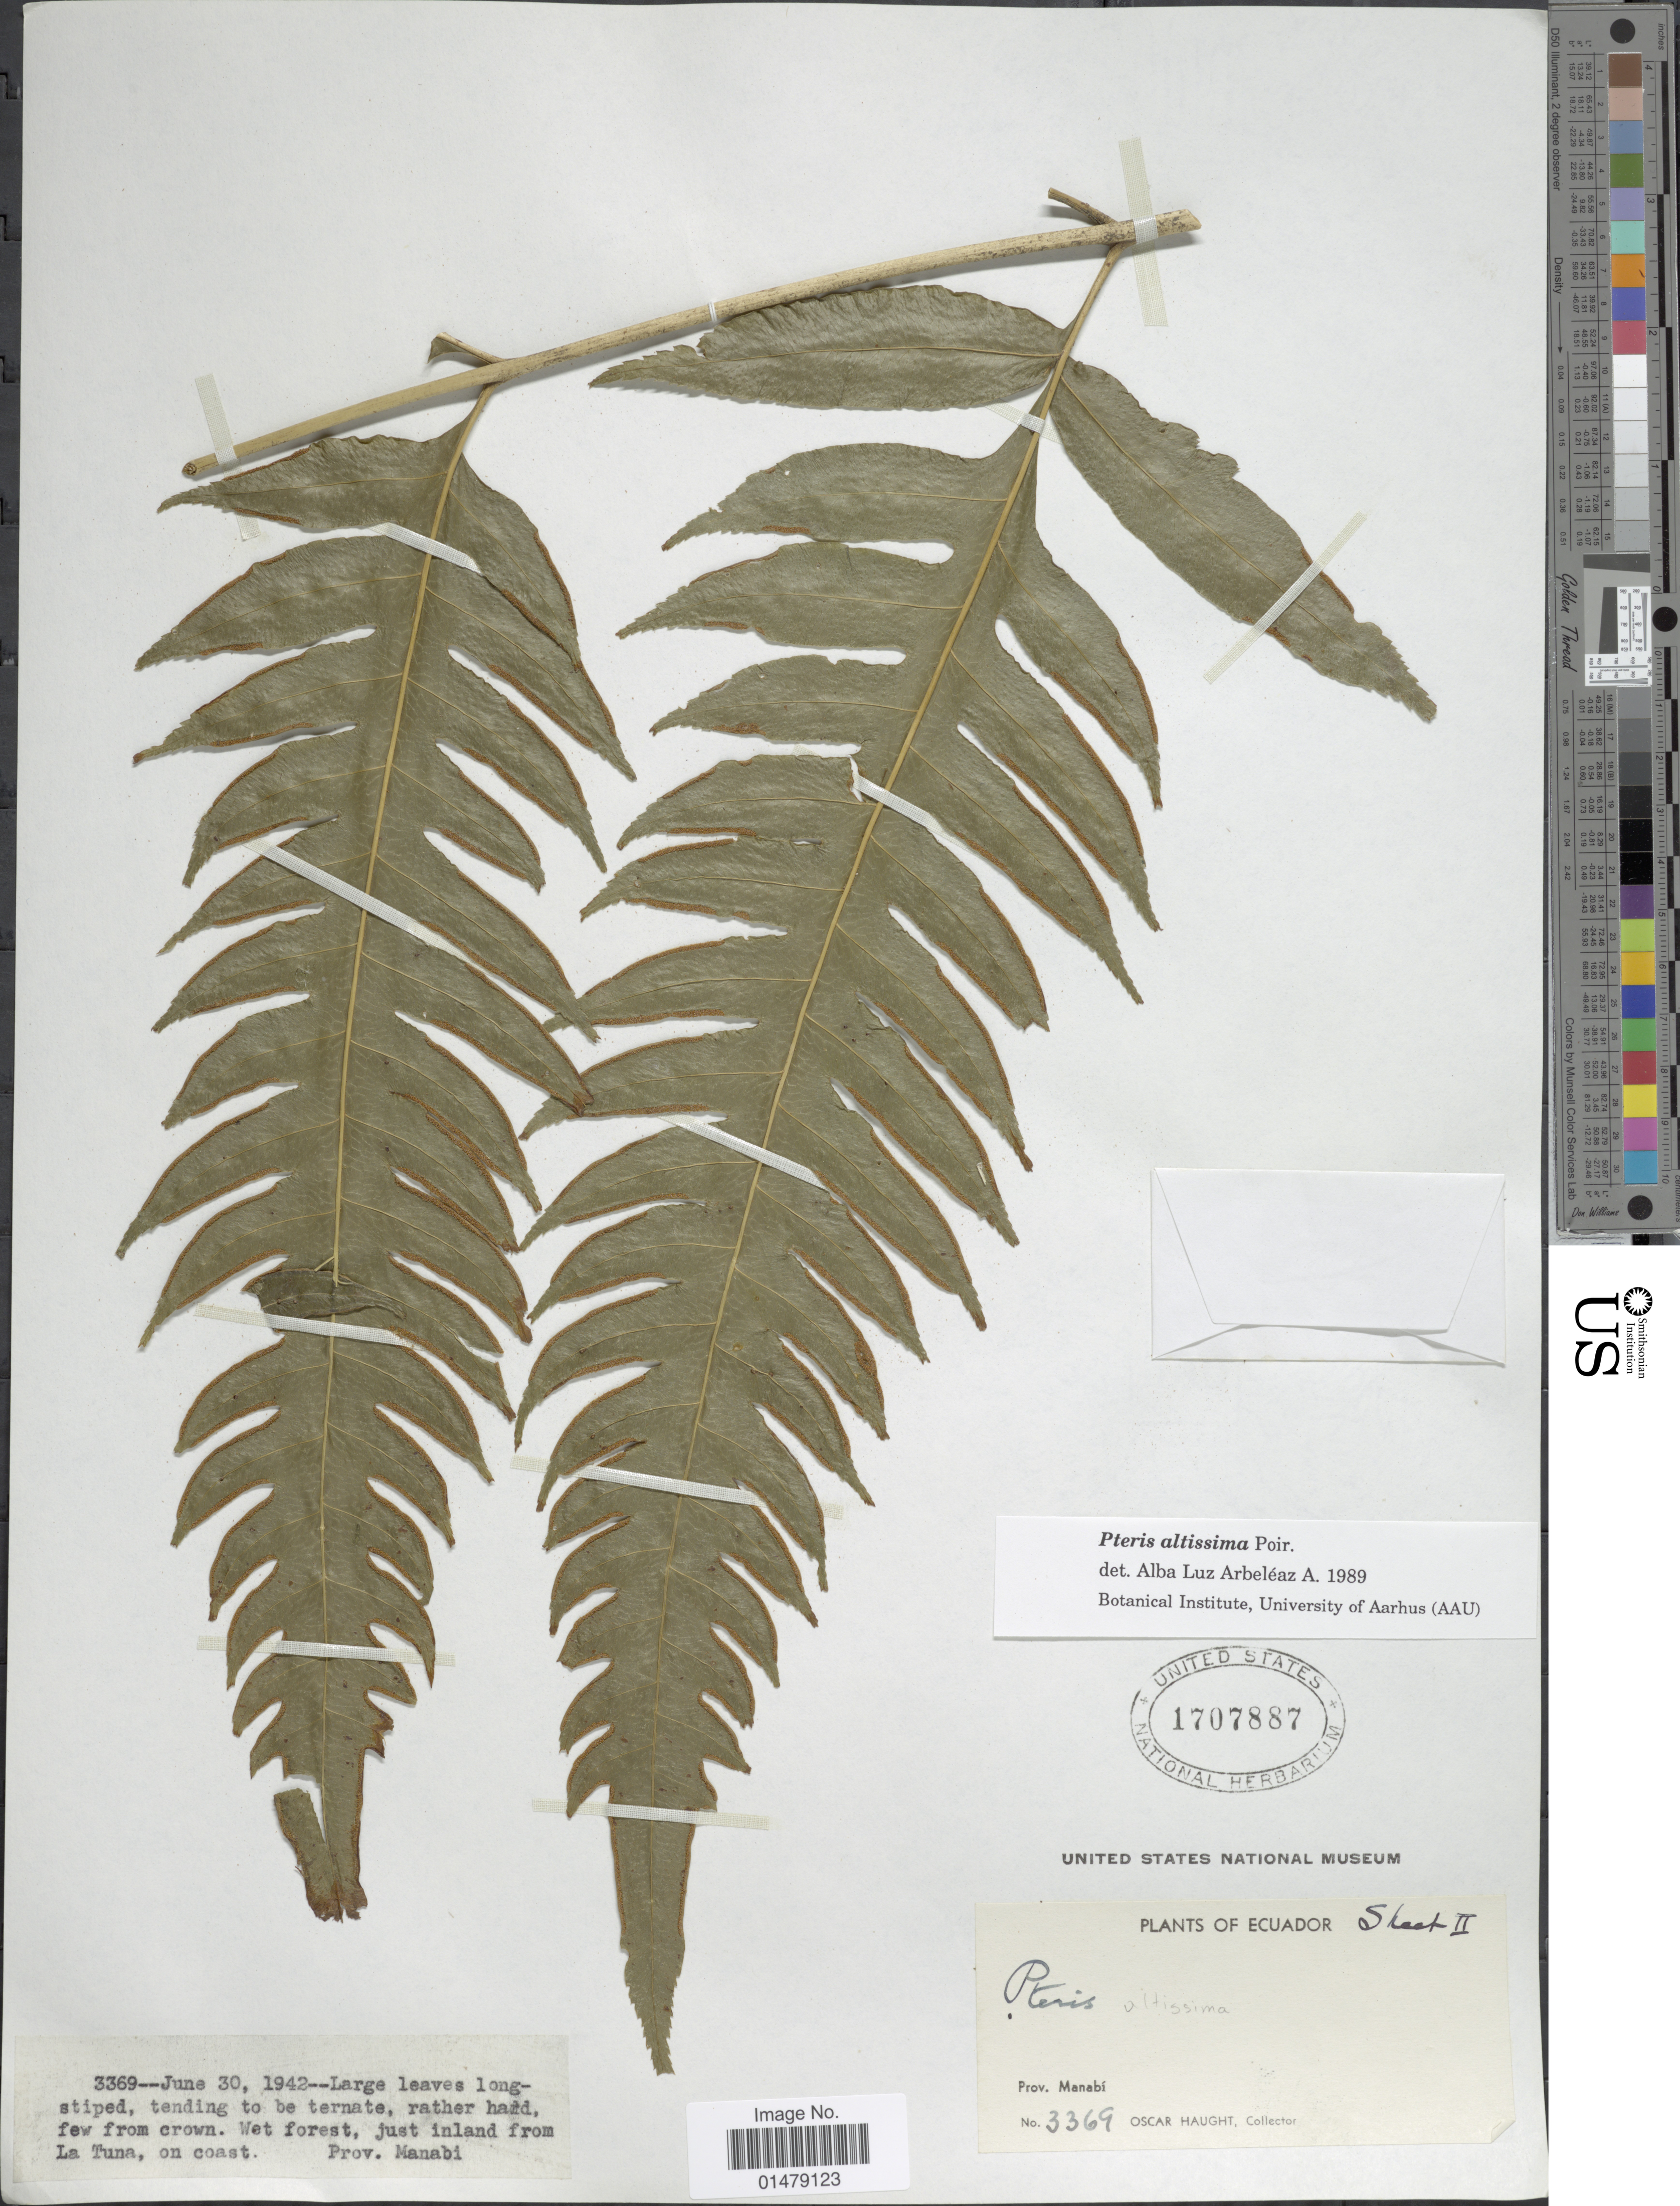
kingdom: Plantae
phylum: Tracheophyta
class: Polypodiopsida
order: Polypodiales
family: Pteridaceae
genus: Pteris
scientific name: Pteris altissima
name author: Poir.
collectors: O. L. Haught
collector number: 3369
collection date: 1942-06-30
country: Ecuador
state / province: Manabí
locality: Prov. Manabi. Just inland from La Tuna, on coast.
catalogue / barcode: US 1707887